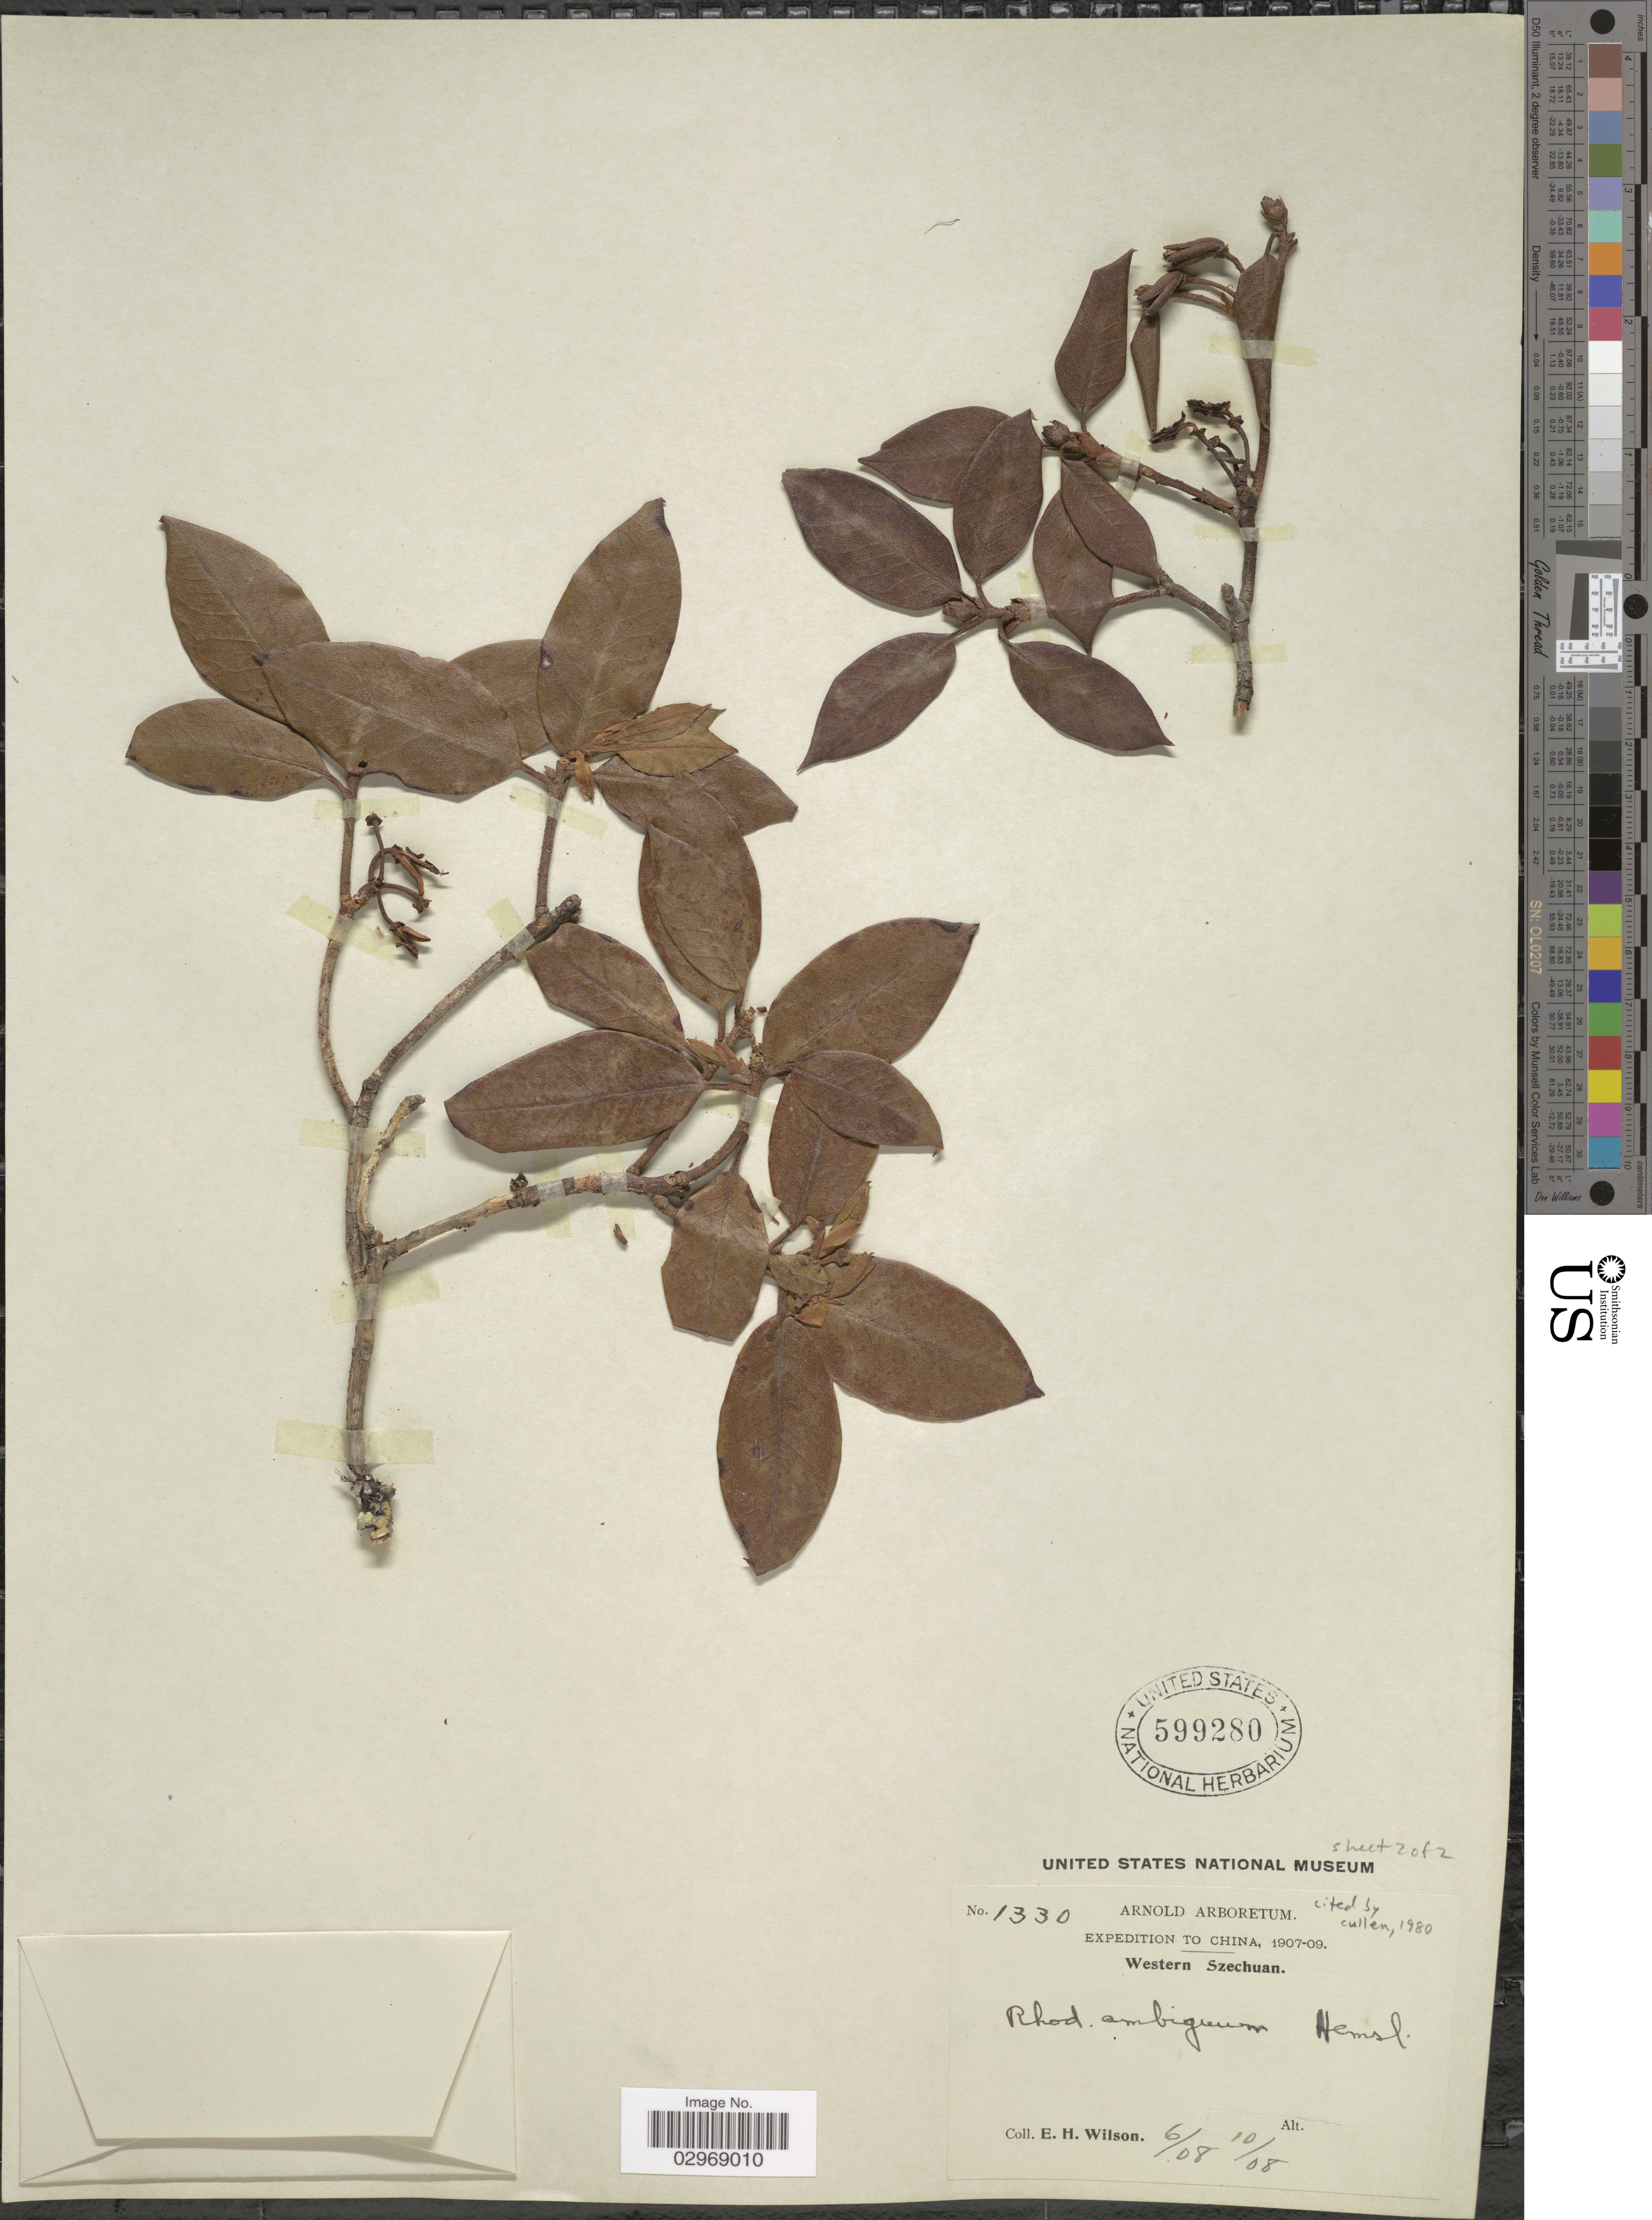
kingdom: Plantae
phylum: Tracheophyta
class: Magnoliopsida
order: Ericales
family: Ericaceae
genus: Rhododendron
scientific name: Rhododendron ambiguum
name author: Hemsl.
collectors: E. Wilson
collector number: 1330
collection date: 1908-06/1908-10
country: China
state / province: Sichuan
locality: Western Szechuan.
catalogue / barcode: US 599280